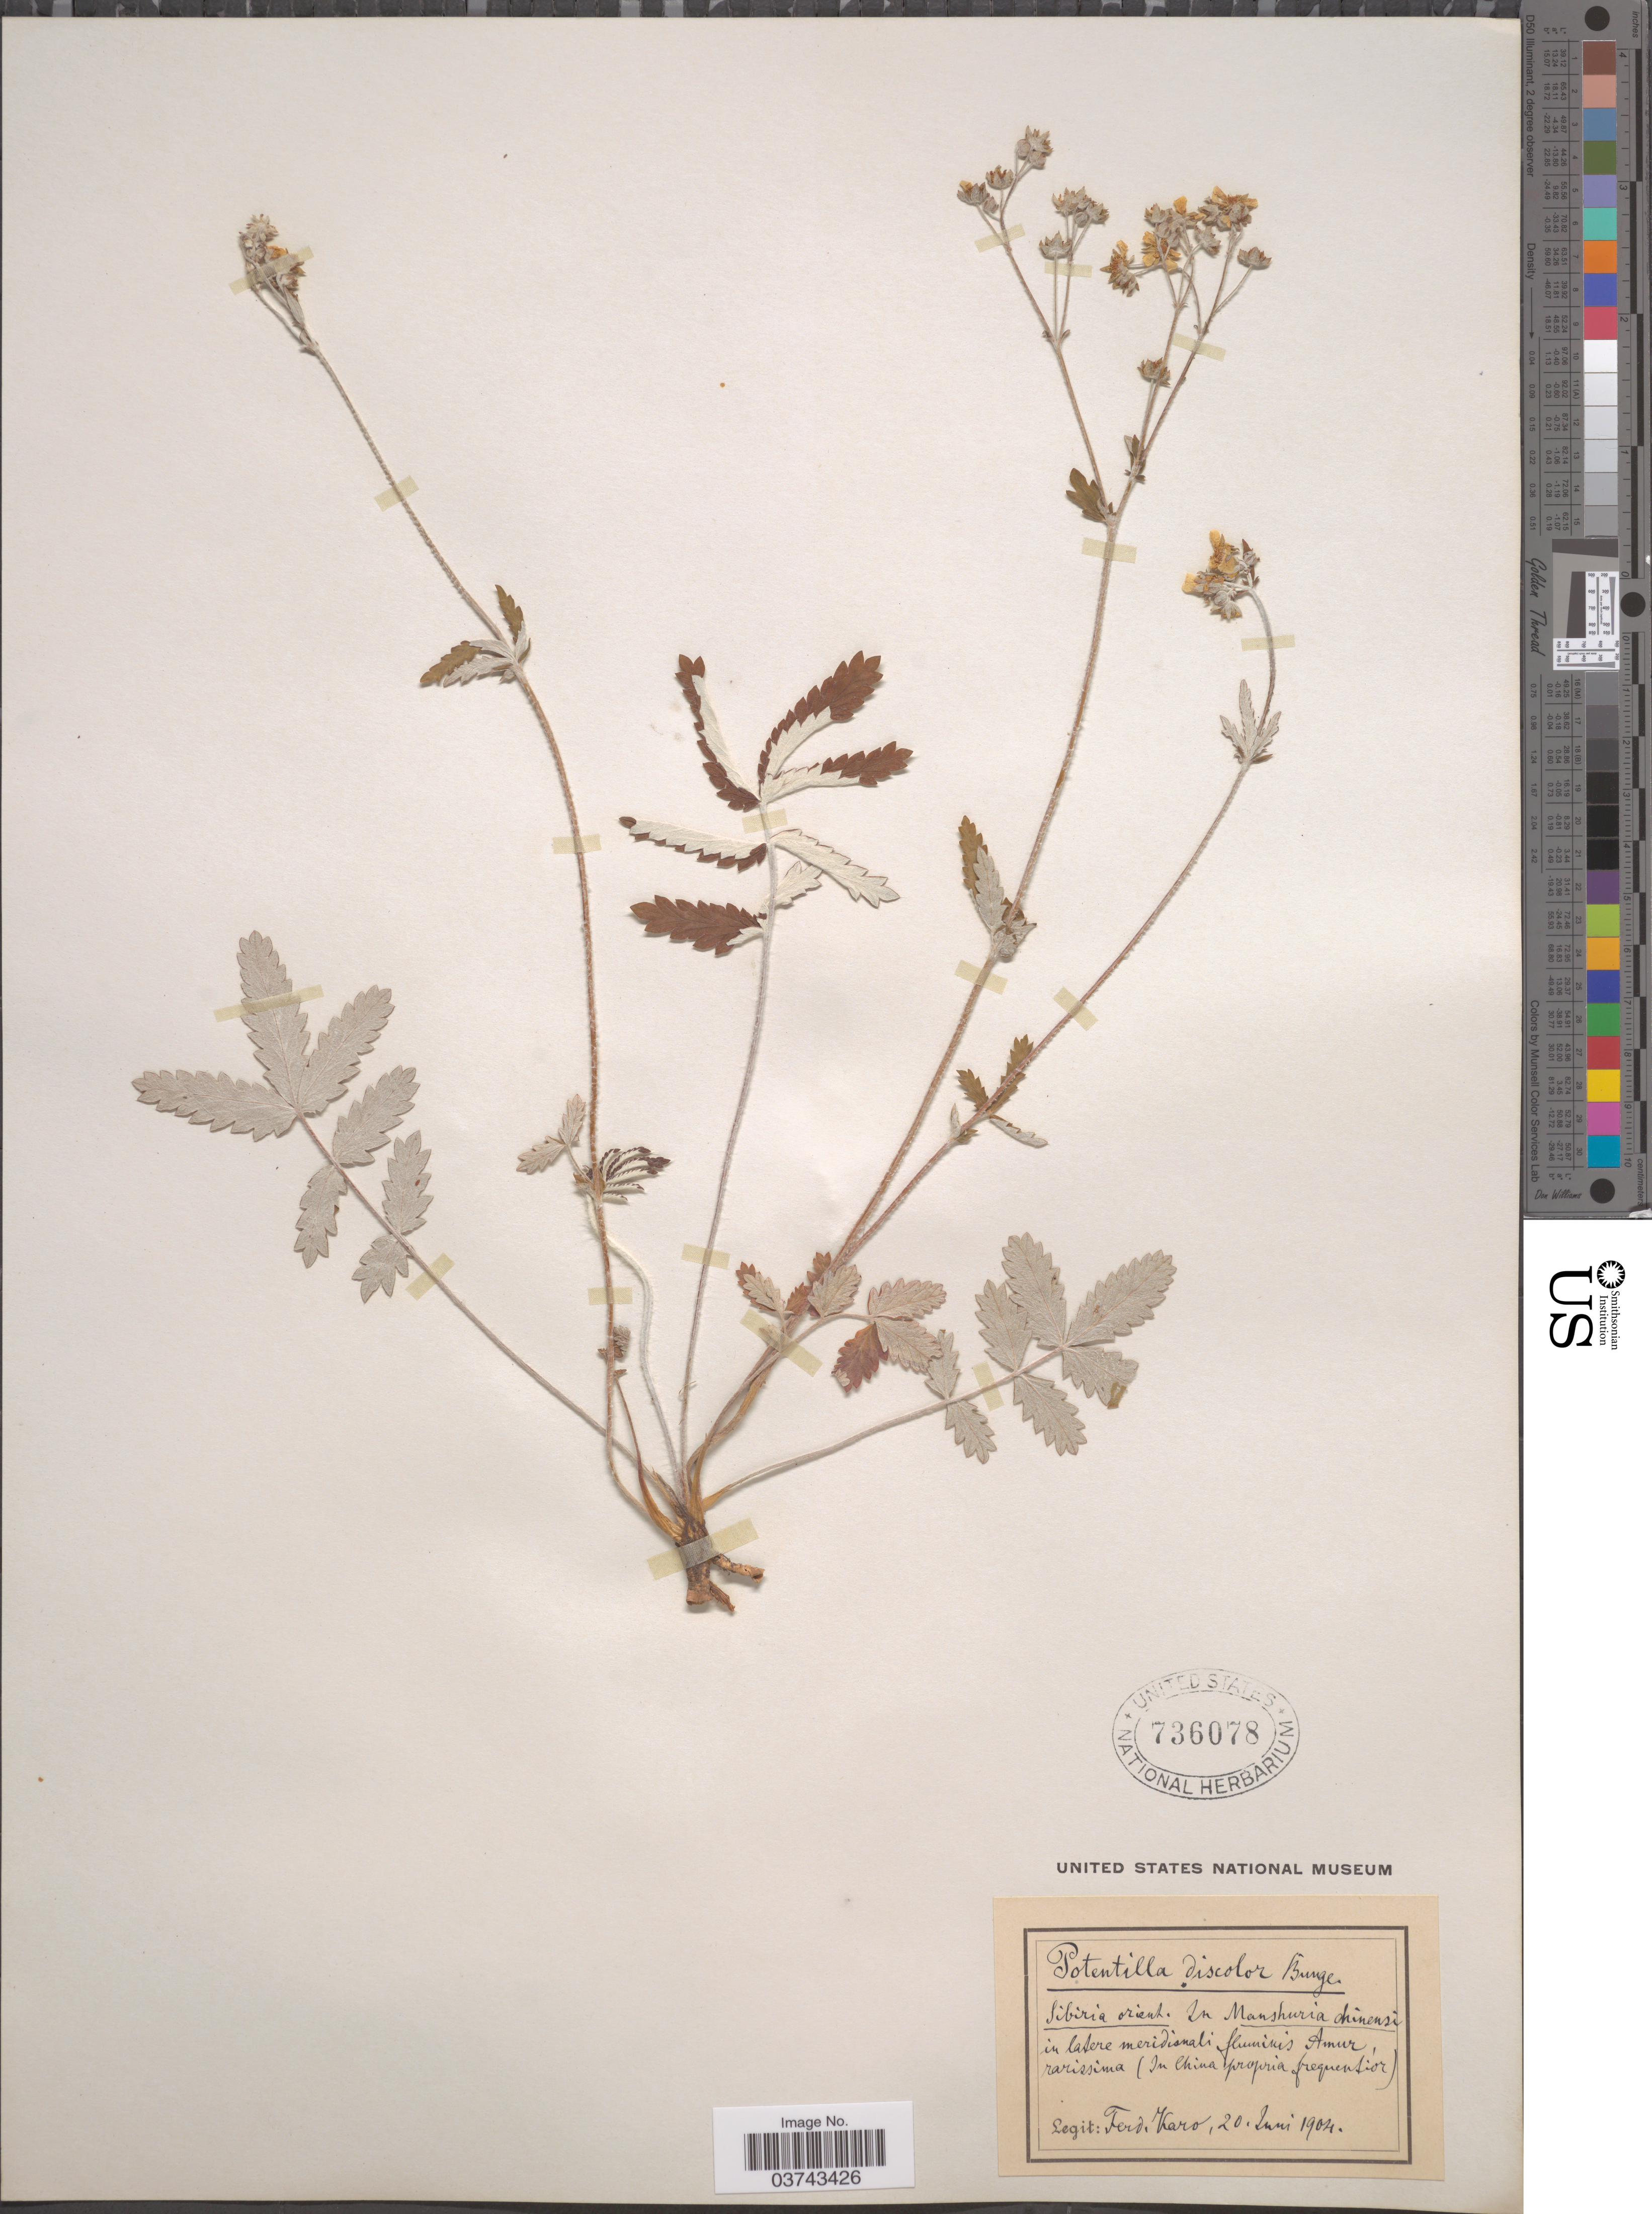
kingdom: Plantae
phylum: Tracheophyta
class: Magnoliopsida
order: Rosales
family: Rosaceae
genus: Potentilla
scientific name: Potentilla discolor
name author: Bunge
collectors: F. Karo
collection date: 1904-06-20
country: Russian Federation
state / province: Amur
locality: Sibiria orient. In Manshuria chinensi in latere meridionali fluminis Amur.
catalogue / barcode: US 736078